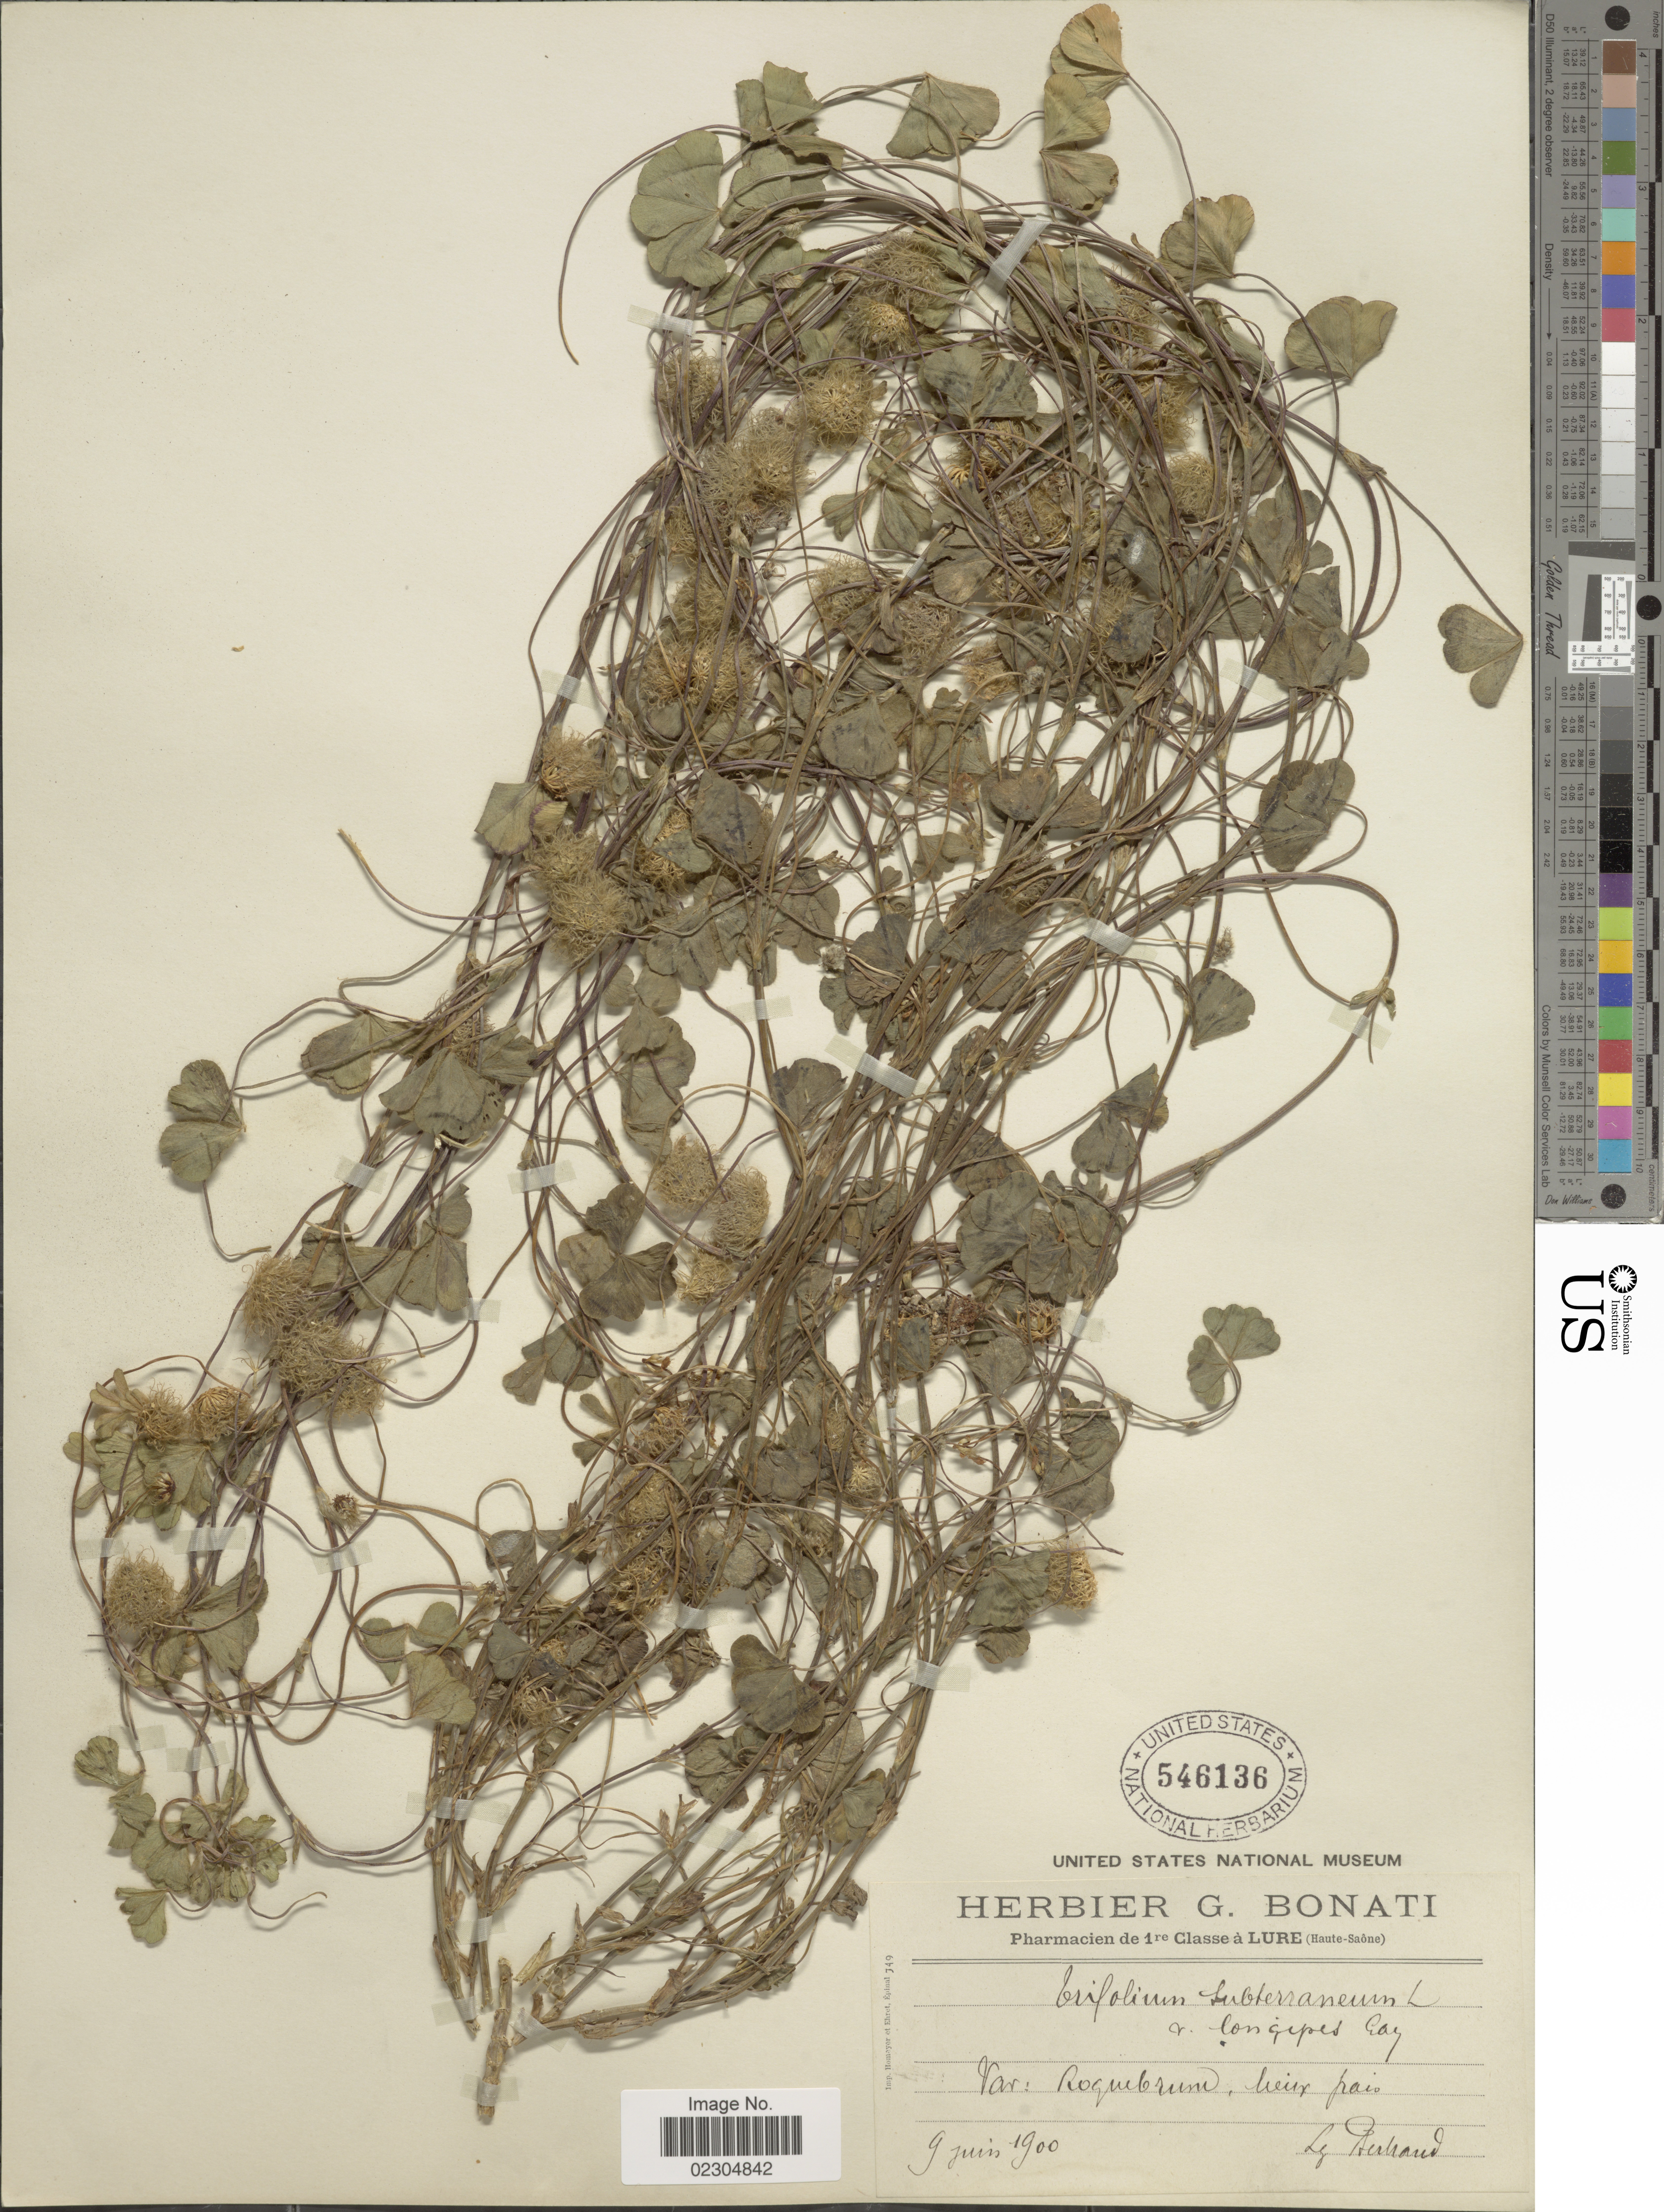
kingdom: Plantae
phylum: Tracheophyta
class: Magnoliopsida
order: Fabales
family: Fabaceae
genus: Trifolium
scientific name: Trifolium subterraneum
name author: L.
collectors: Bertrand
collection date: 1900-06-09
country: France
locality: Var: Roquebrun, Lieux pais [interpreted]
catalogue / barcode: US 546136